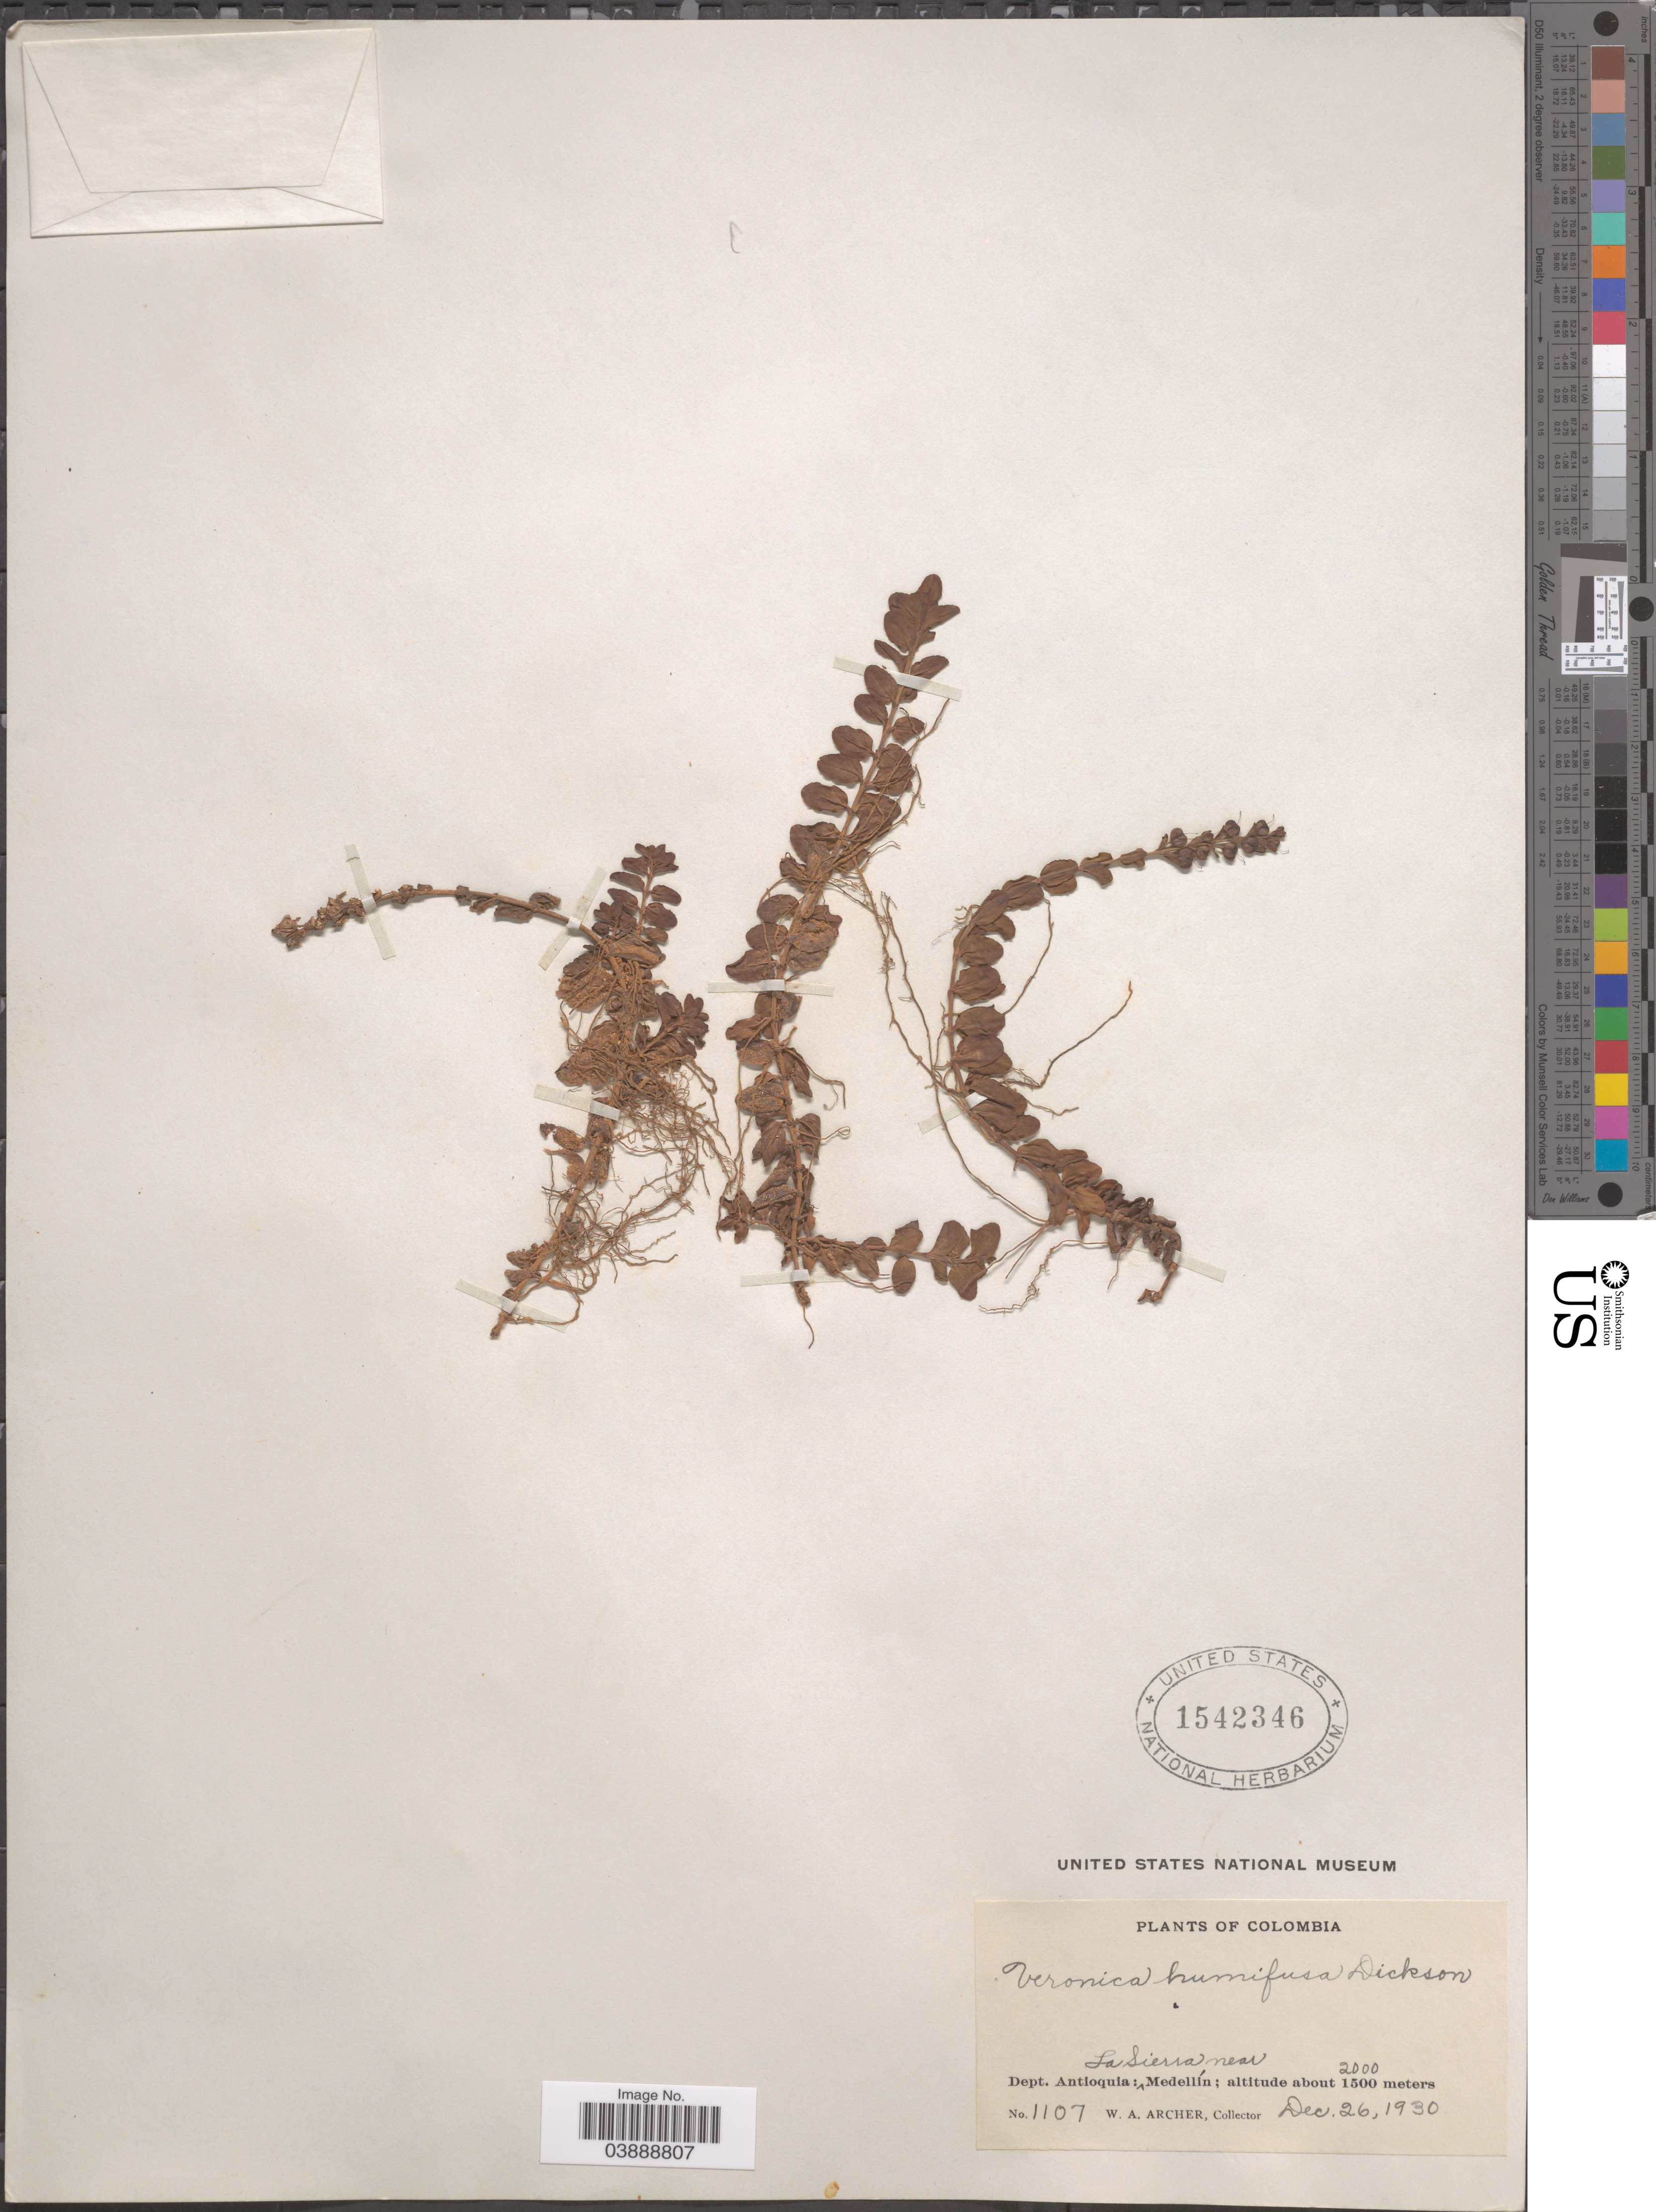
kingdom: Plantae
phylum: Tracheophyta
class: Magnoliopsida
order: Lamiales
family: Plantaginaceae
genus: Veronica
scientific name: Veronica serpyllifolia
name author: L.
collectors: W. Archer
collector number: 1107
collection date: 1930-12-26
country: Colombia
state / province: Antioquia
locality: Dept. Antioquia: La Sierra, near Medellín.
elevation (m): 1500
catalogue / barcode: US 1542346